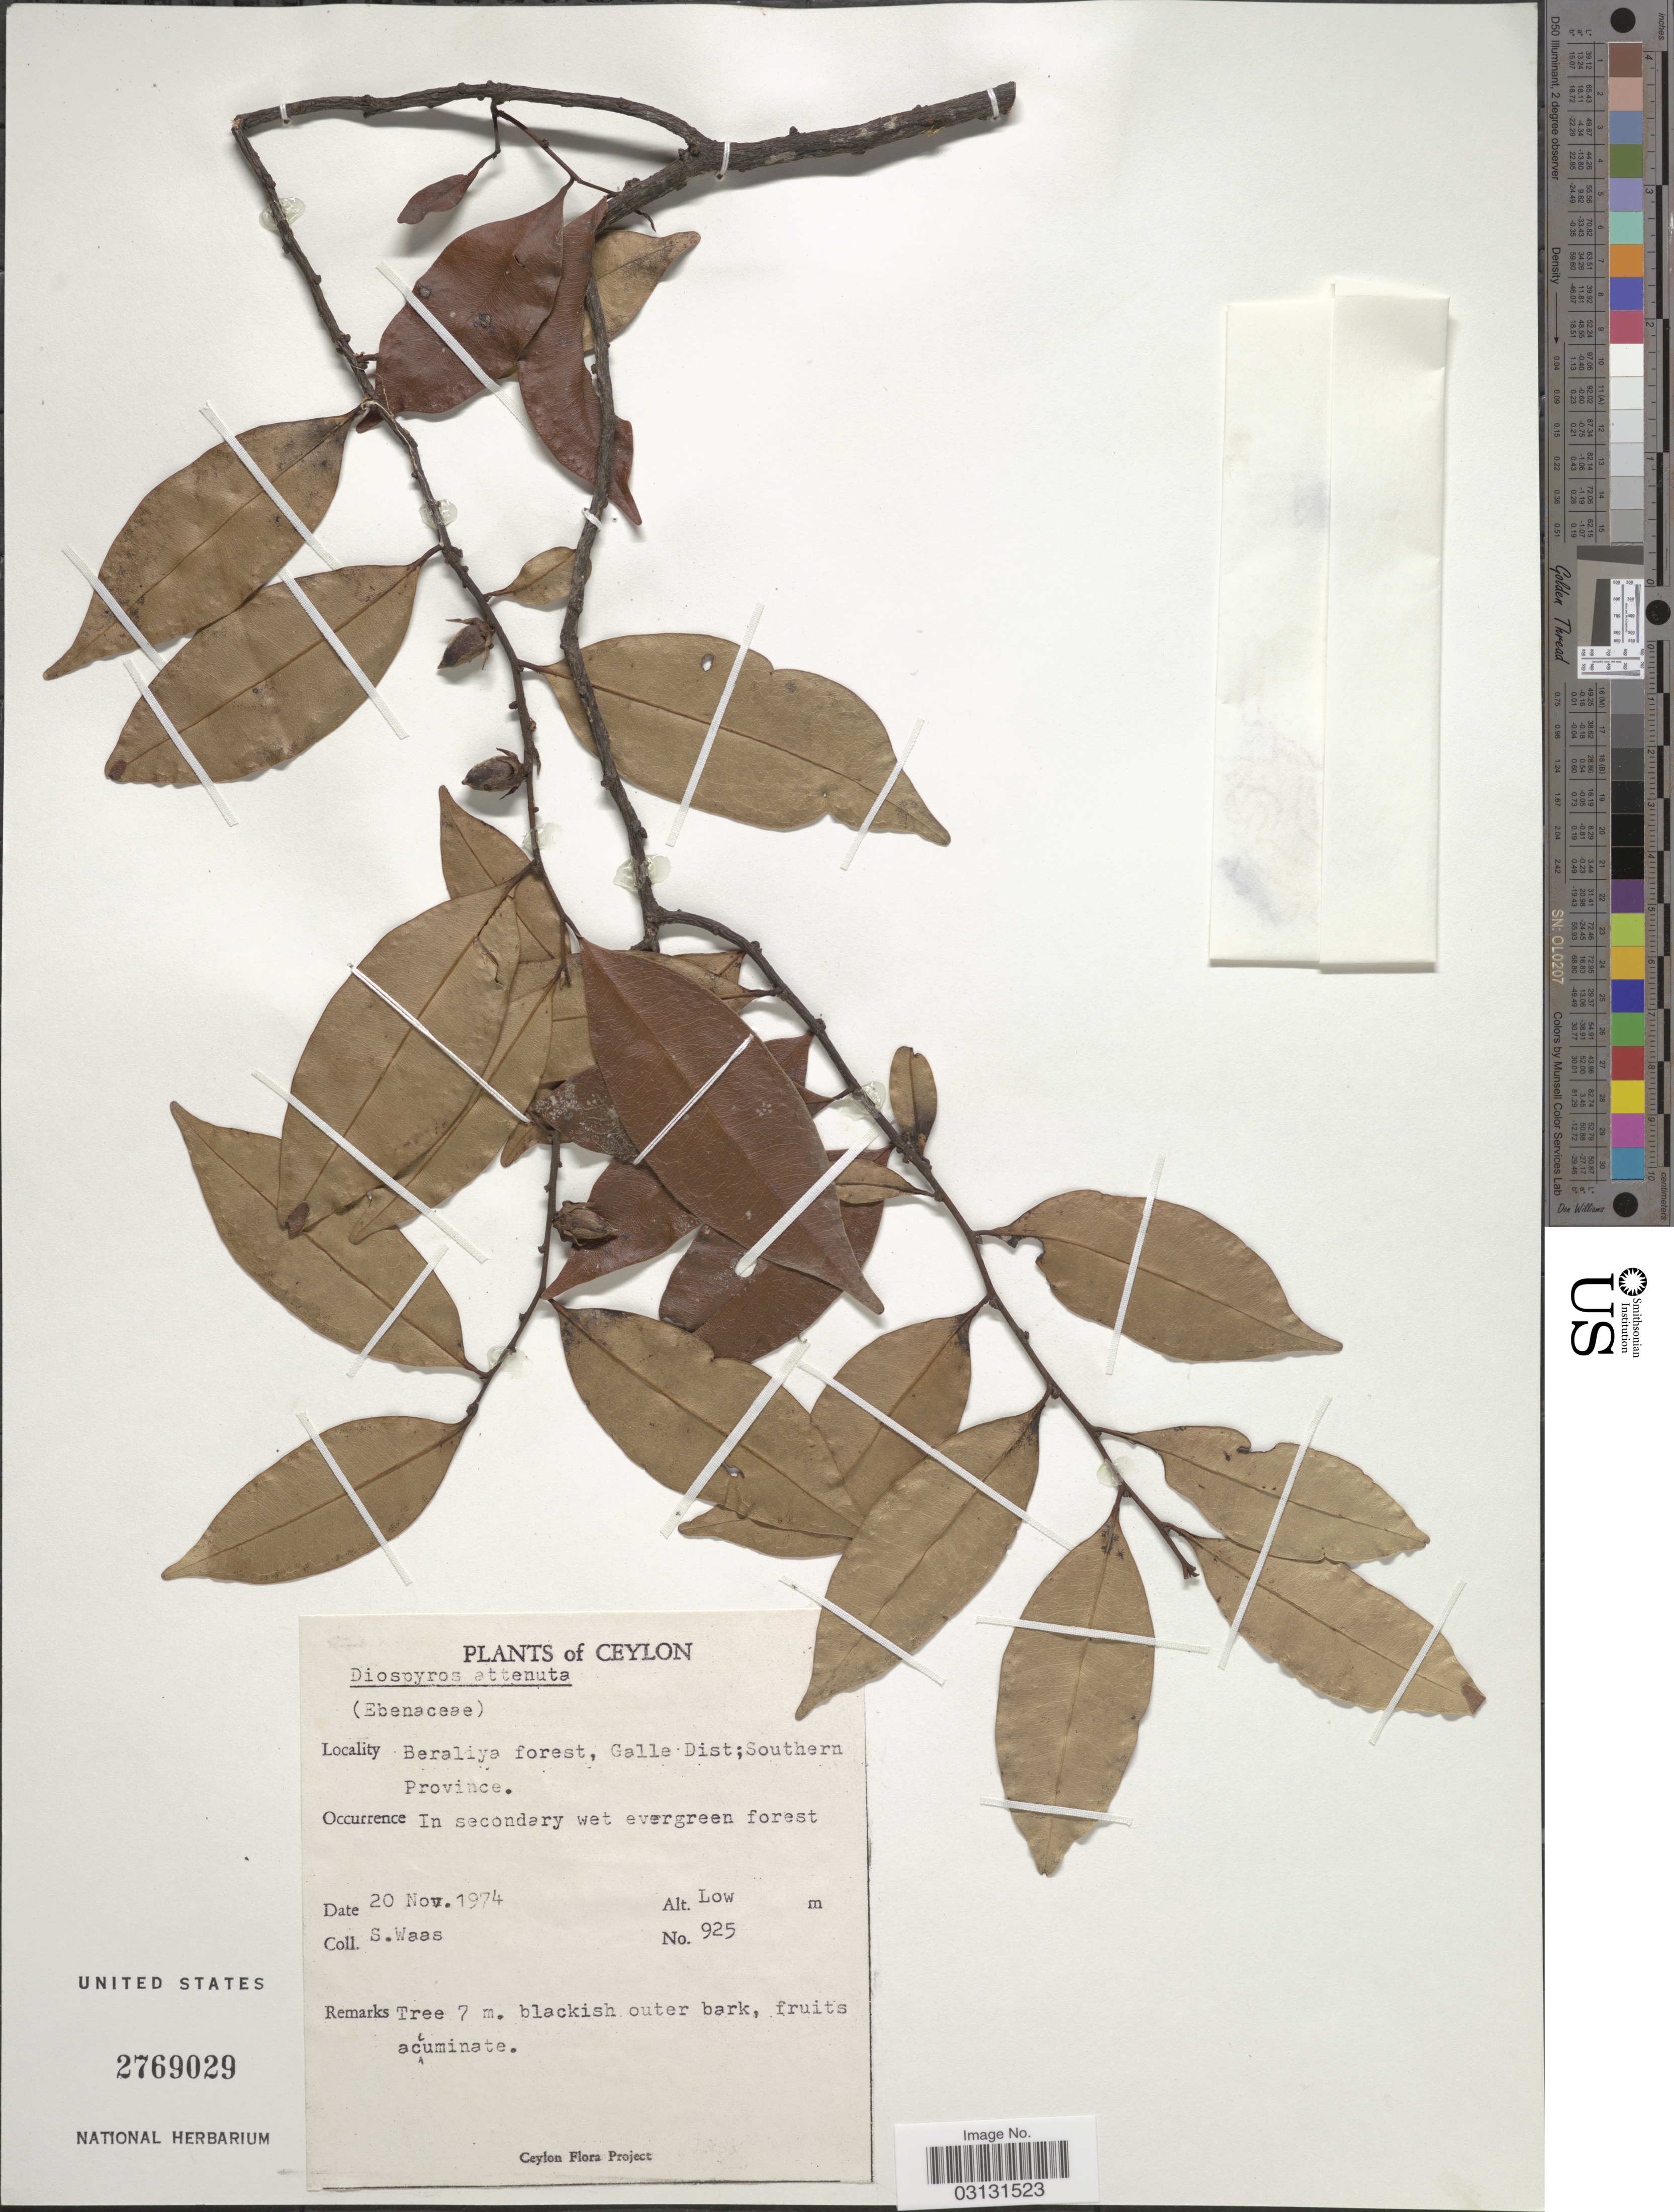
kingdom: Plantae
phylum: Tracheophyta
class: Magnoliopsida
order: Ericales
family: Ebenaceae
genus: Diospyros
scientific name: Diospyros attenuata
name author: Thwaites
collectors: S. Waas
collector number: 925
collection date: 1974-11-20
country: Sri Lanka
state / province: Southern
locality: Ceylon. Beraliya forest, Galle Dist.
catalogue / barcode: US 2769029